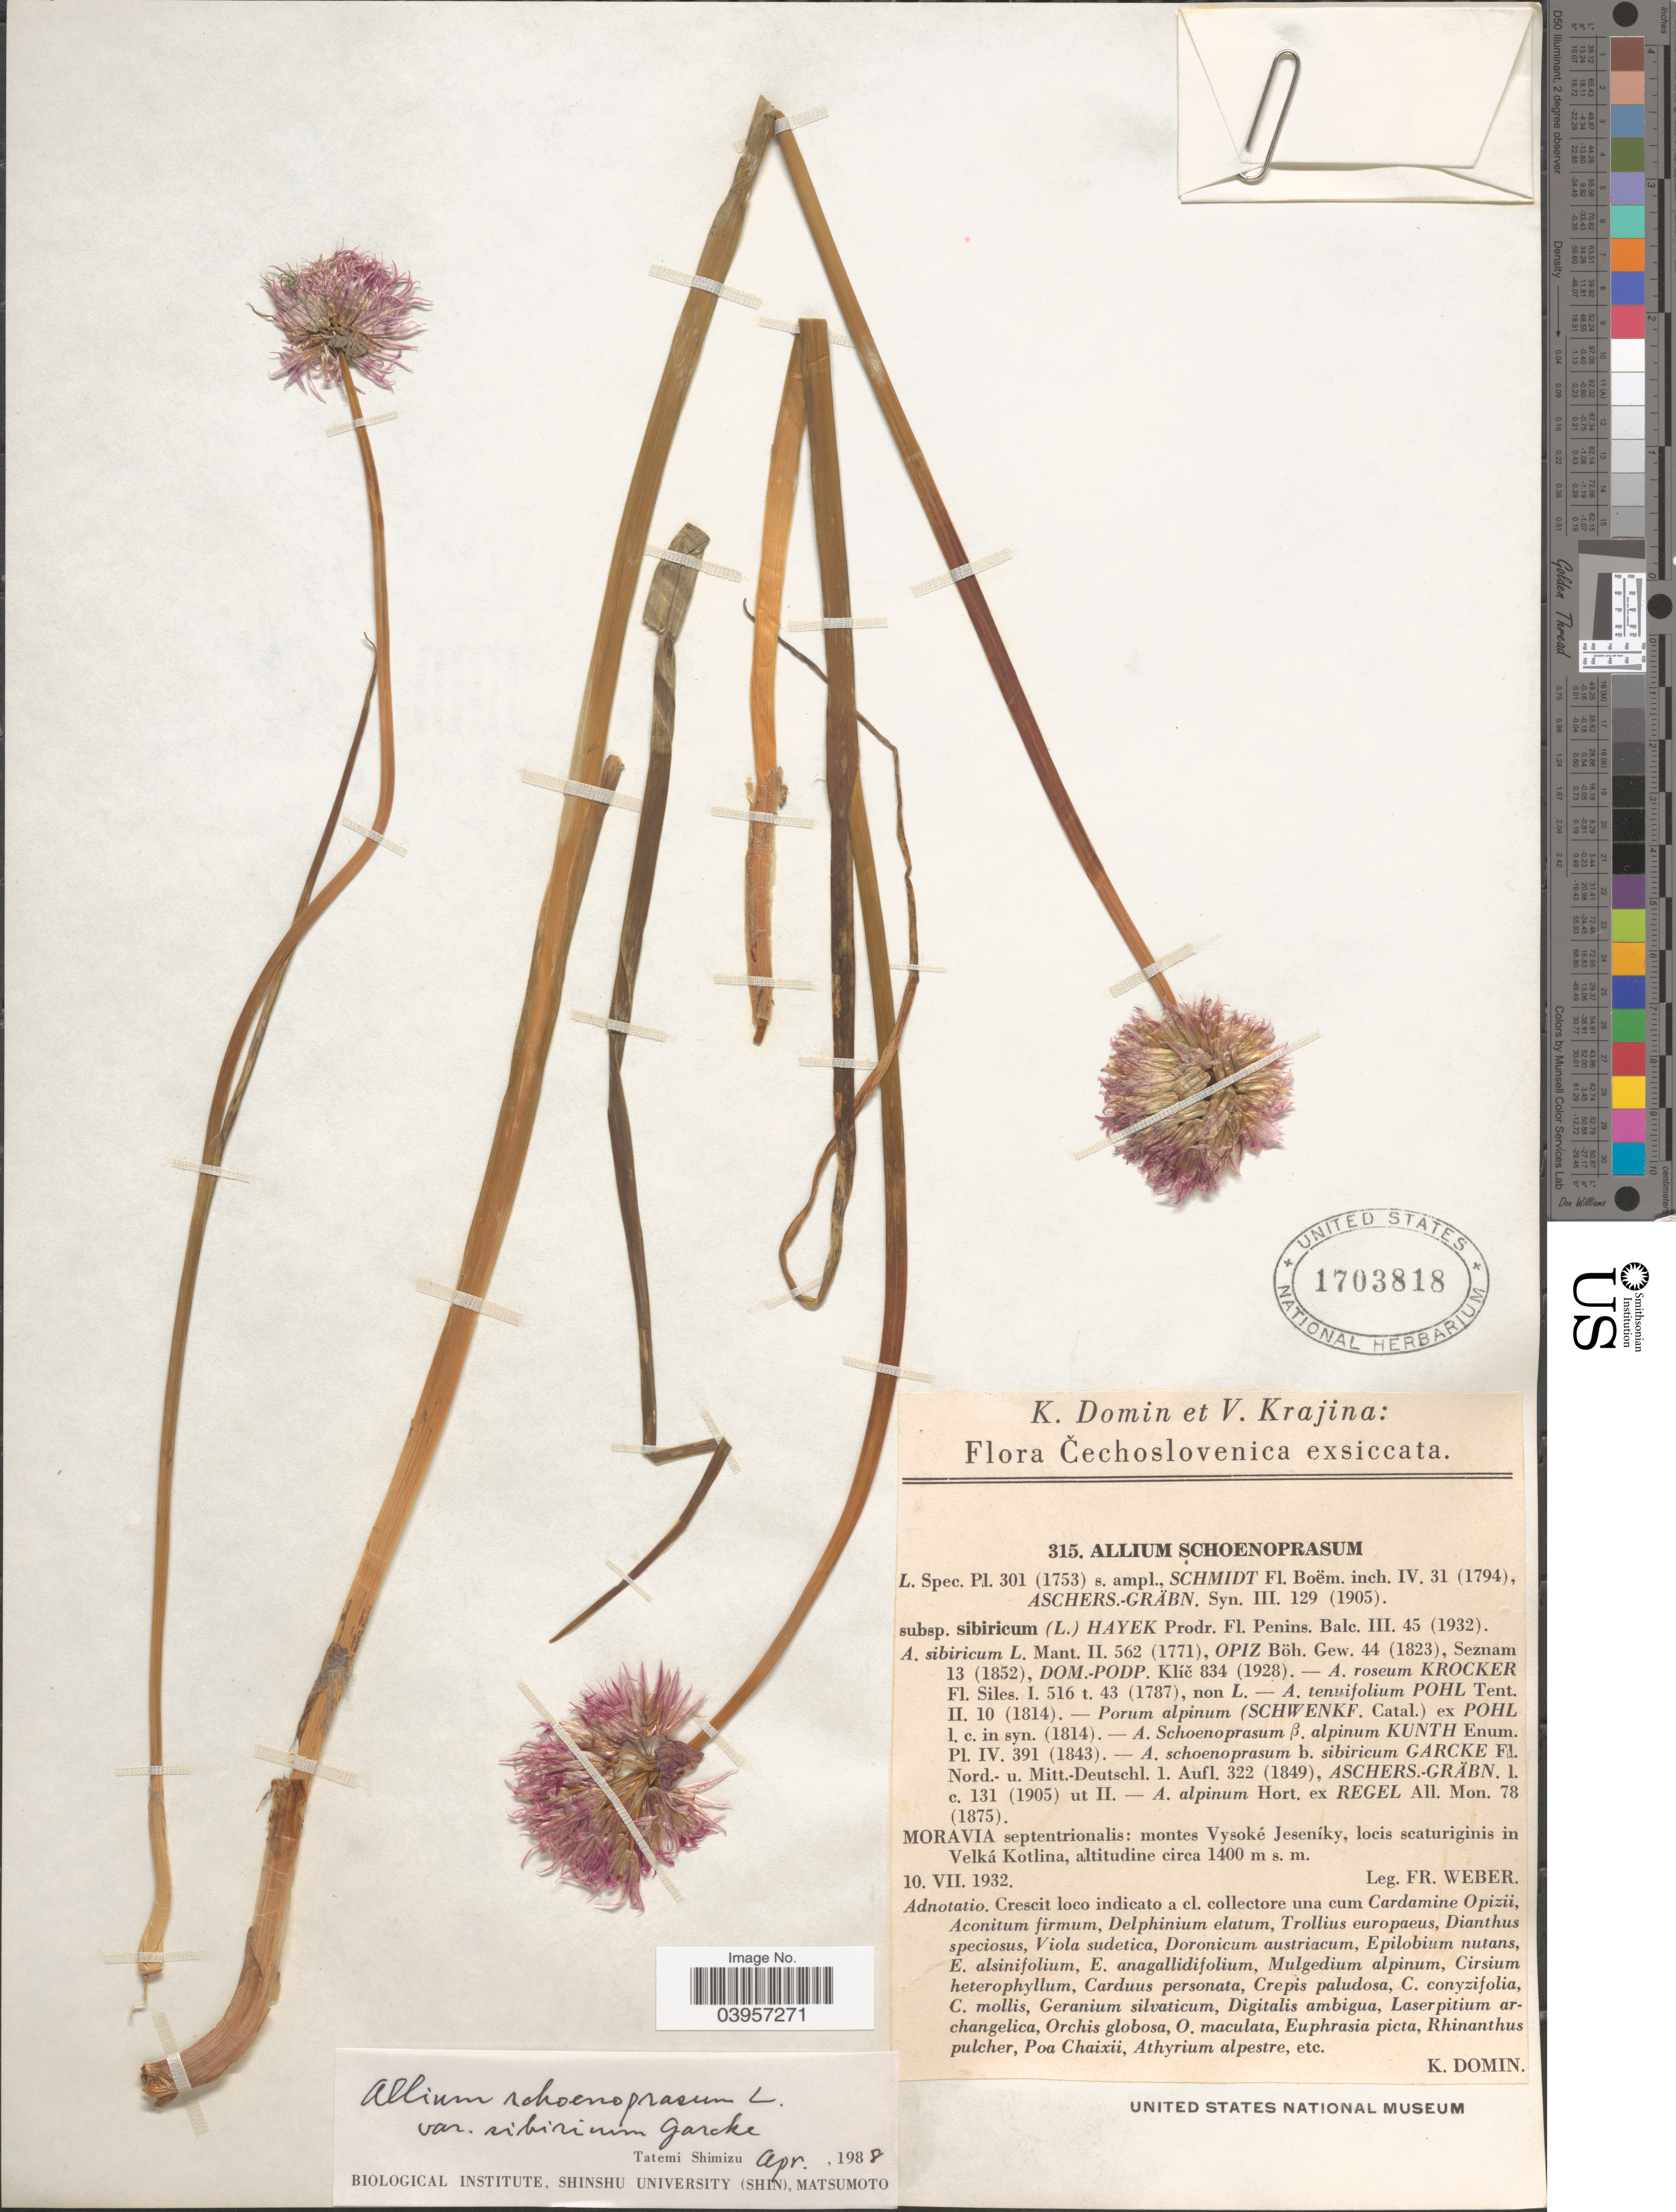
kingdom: Plantae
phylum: Tracheophyta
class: Liliopsida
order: Asparagales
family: Amaryllidaceae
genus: Allium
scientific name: Allium schoenoprasum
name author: L.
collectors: F. Weber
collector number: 315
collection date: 1932-07-10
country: Slovakia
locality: Moravia septentrionalis: montes Vysoké Jeseníky, locis scaturiginis in Velká Kotlina.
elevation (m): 1400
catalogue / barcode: US 1703818